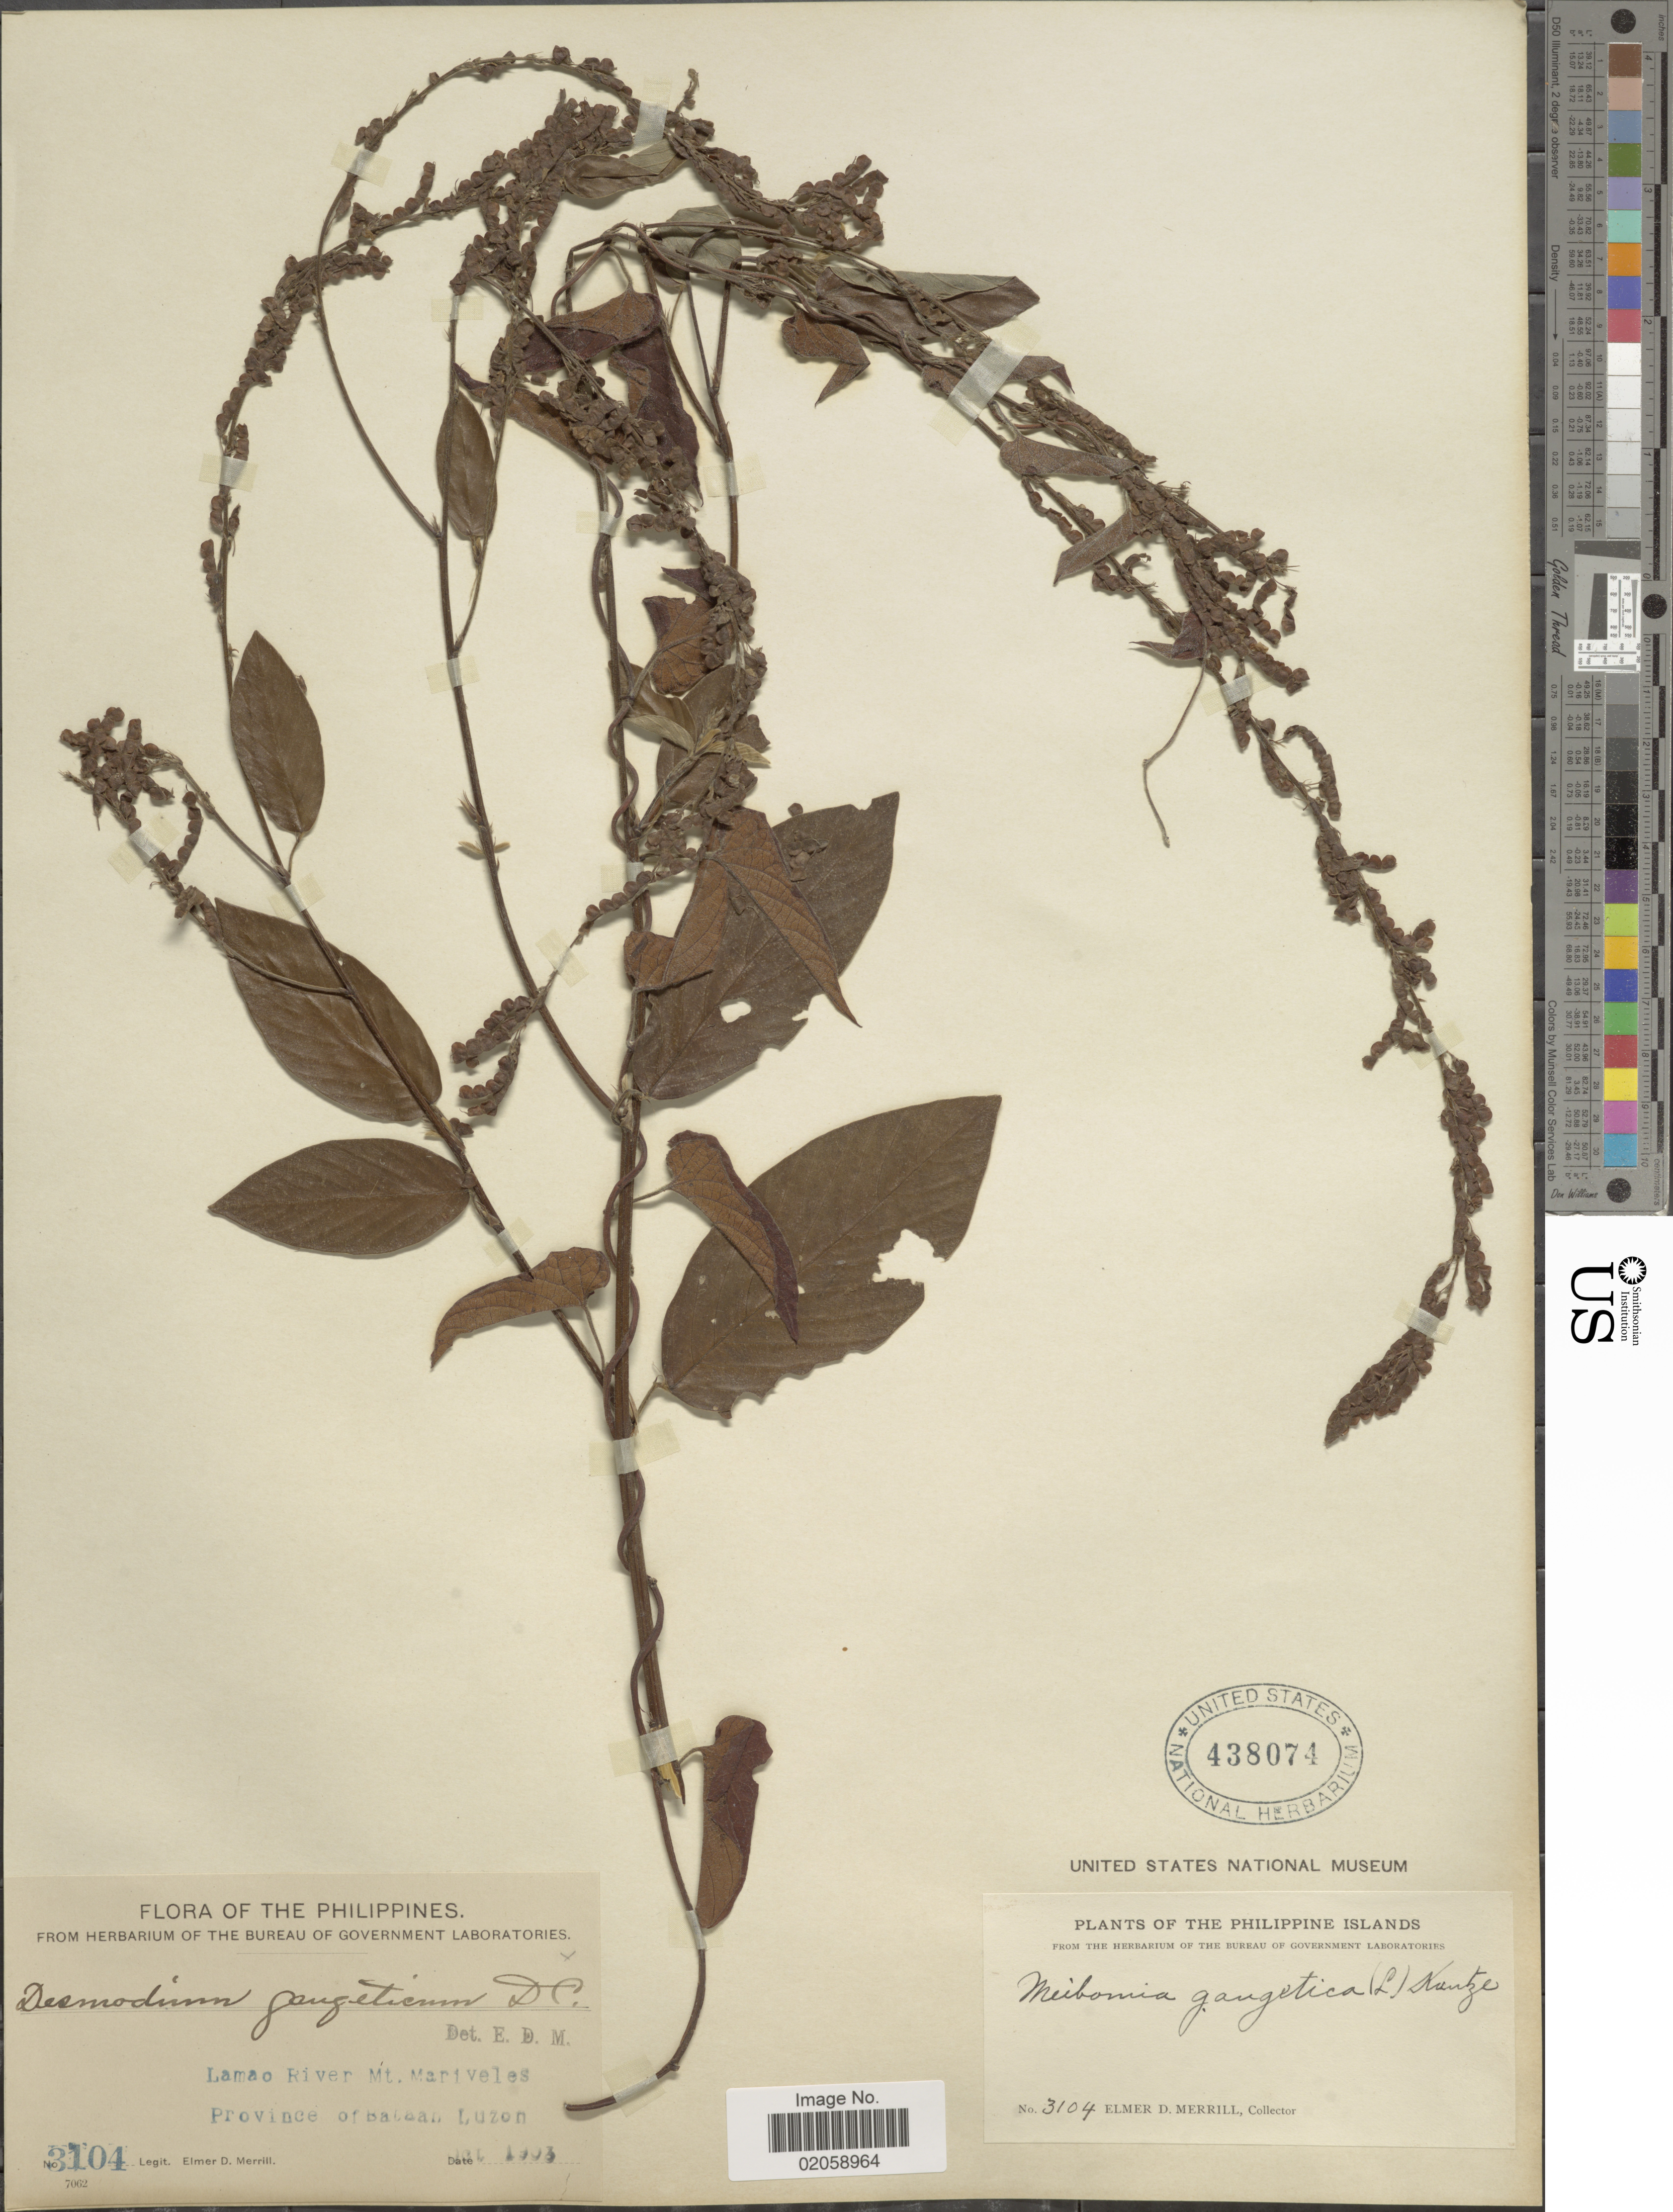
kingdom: Plantae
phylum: Tracheophyta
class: Magnoliopsida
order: Fabales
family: Fabaceae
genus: Pleurolobus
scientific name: Pleurolobus gangeticus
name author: (L.) J. St.-Hil. ex H. Ohashi & K. Ohashi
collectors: E. D. Merrill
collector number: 3104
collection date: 1903-10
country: Philippines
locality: Philippine Islands. Lamao River Mt. Mariveles. Province of Bataan, Luzon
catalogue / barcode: US 438074